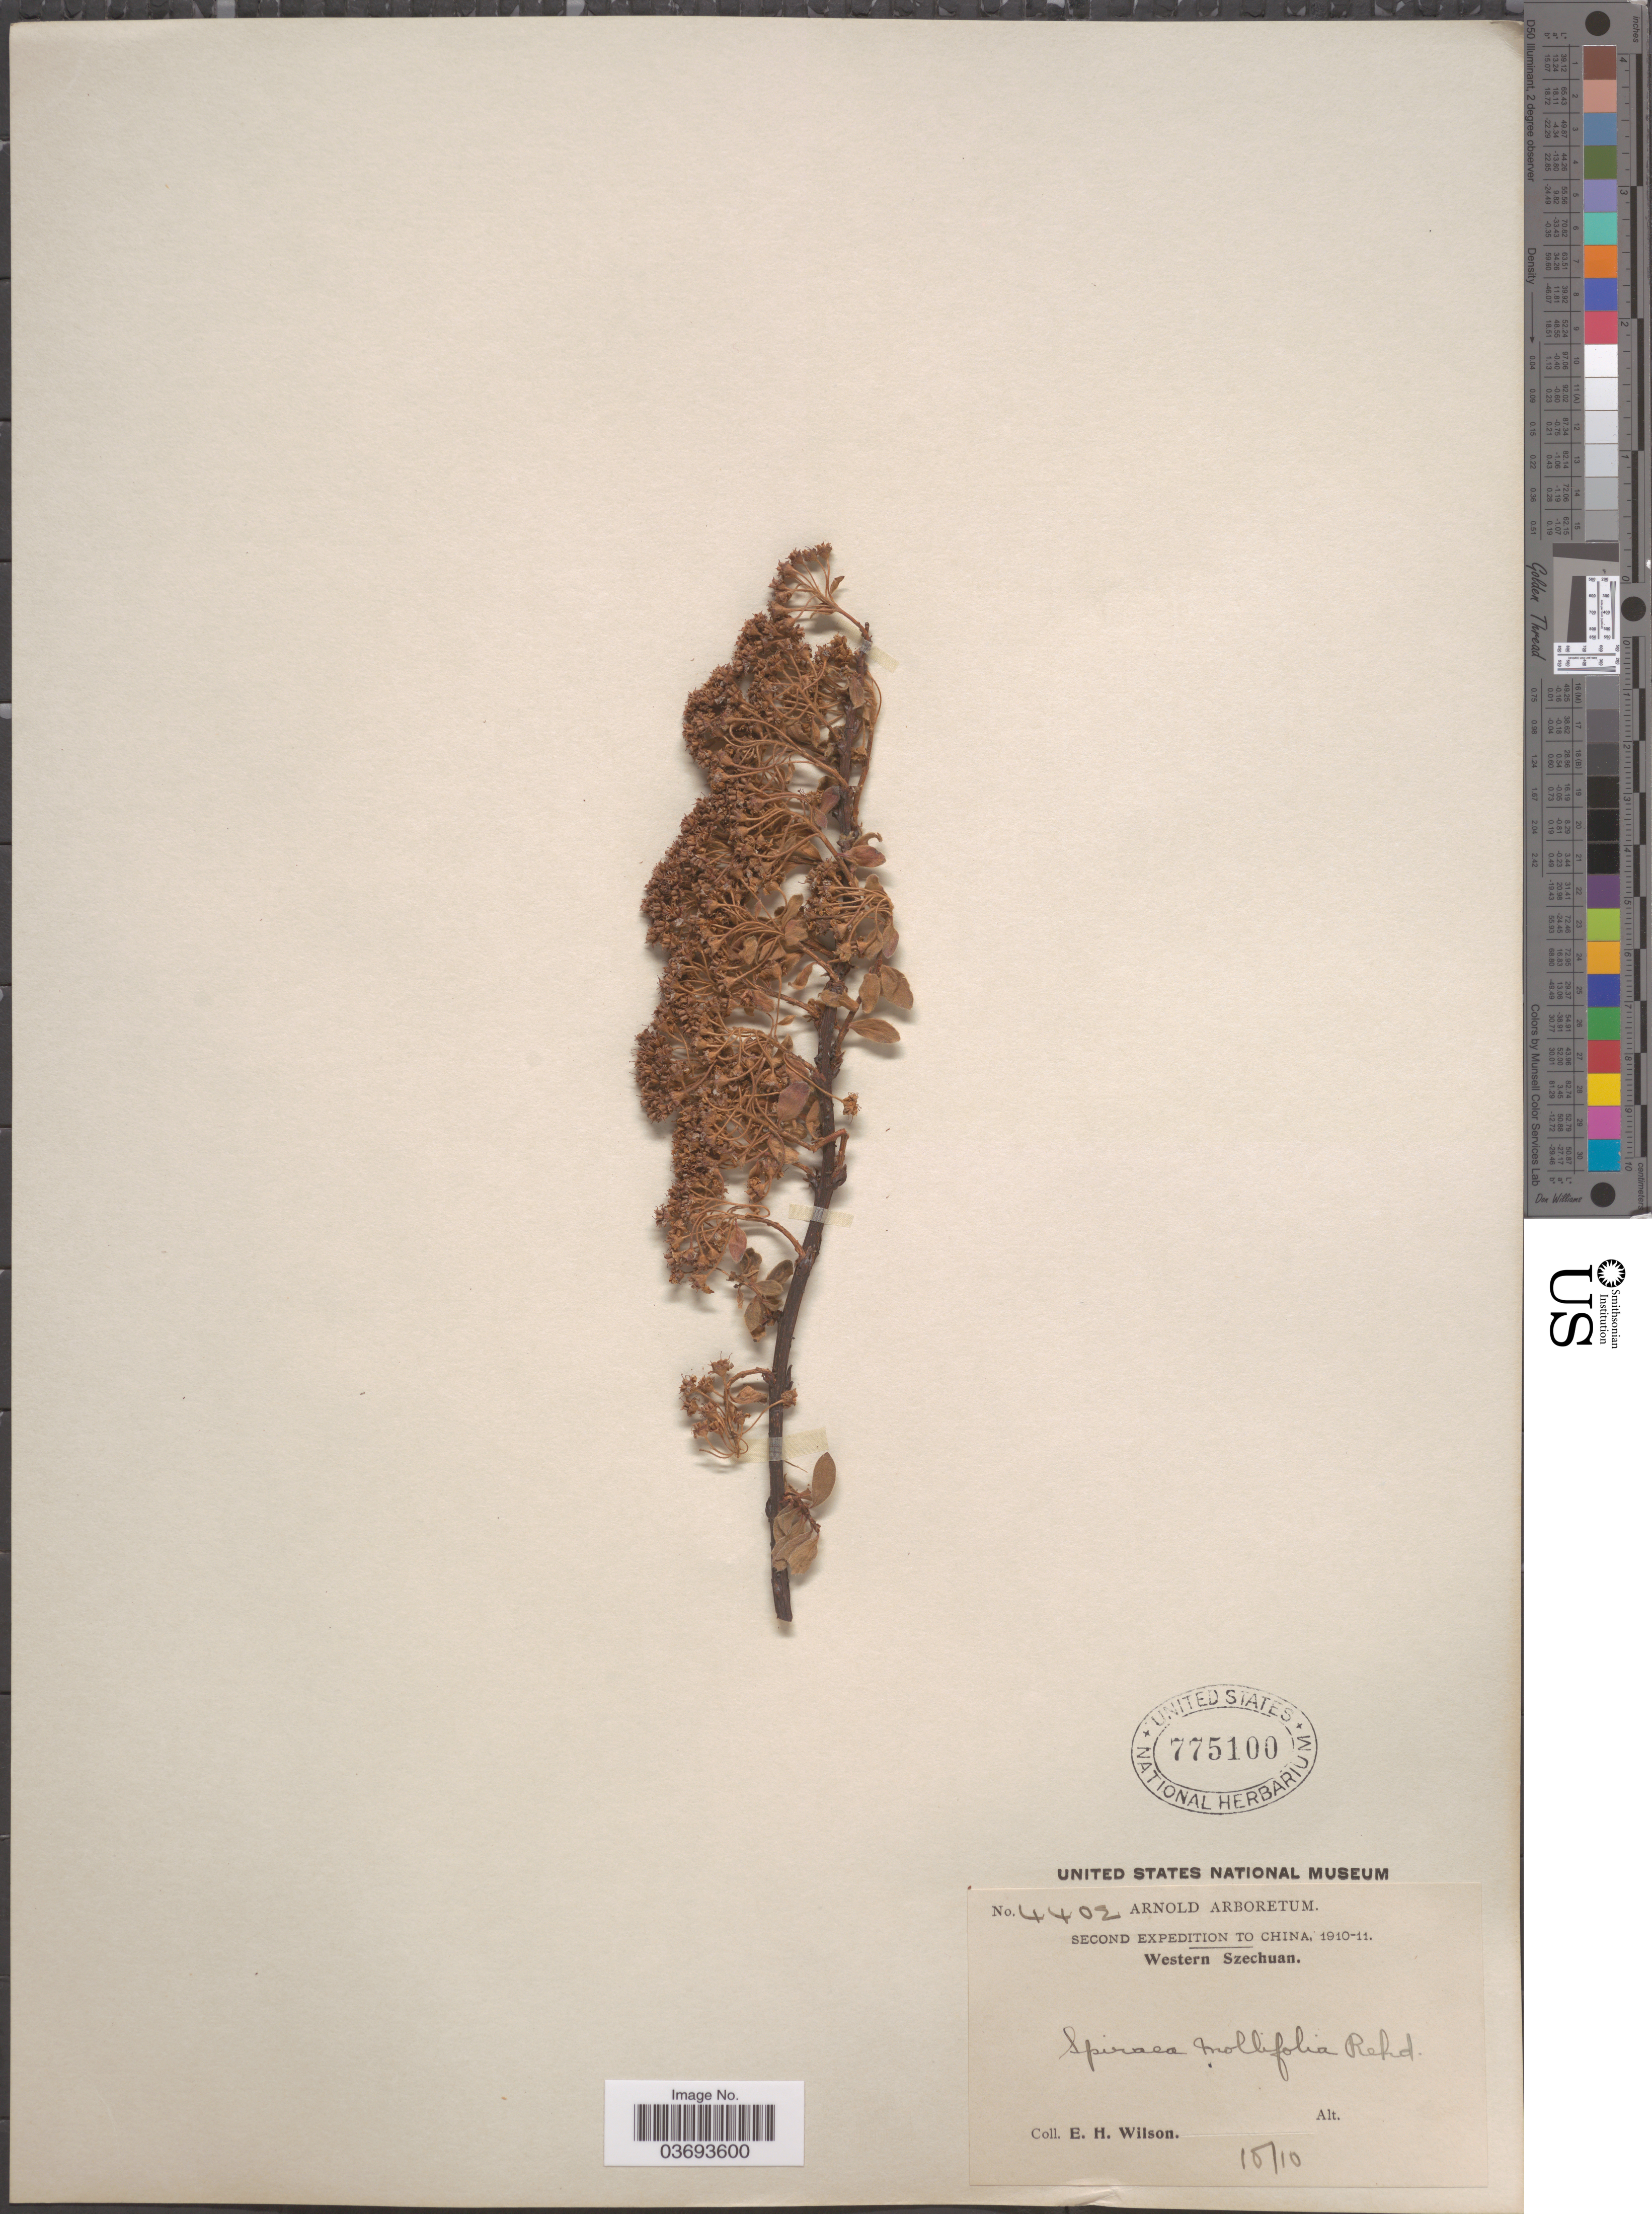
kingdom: Plantae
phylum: Tracheophyta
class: Magnoliopsida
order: Rosales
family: Rosaceae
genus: Spiraea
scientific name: Spiraea mollifolia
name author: Rehder in Sarg.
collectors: E. Wilson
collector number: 4402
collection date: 1910-10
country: China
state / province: Sichuan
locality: Western Szechuan.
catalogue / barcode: US 775100